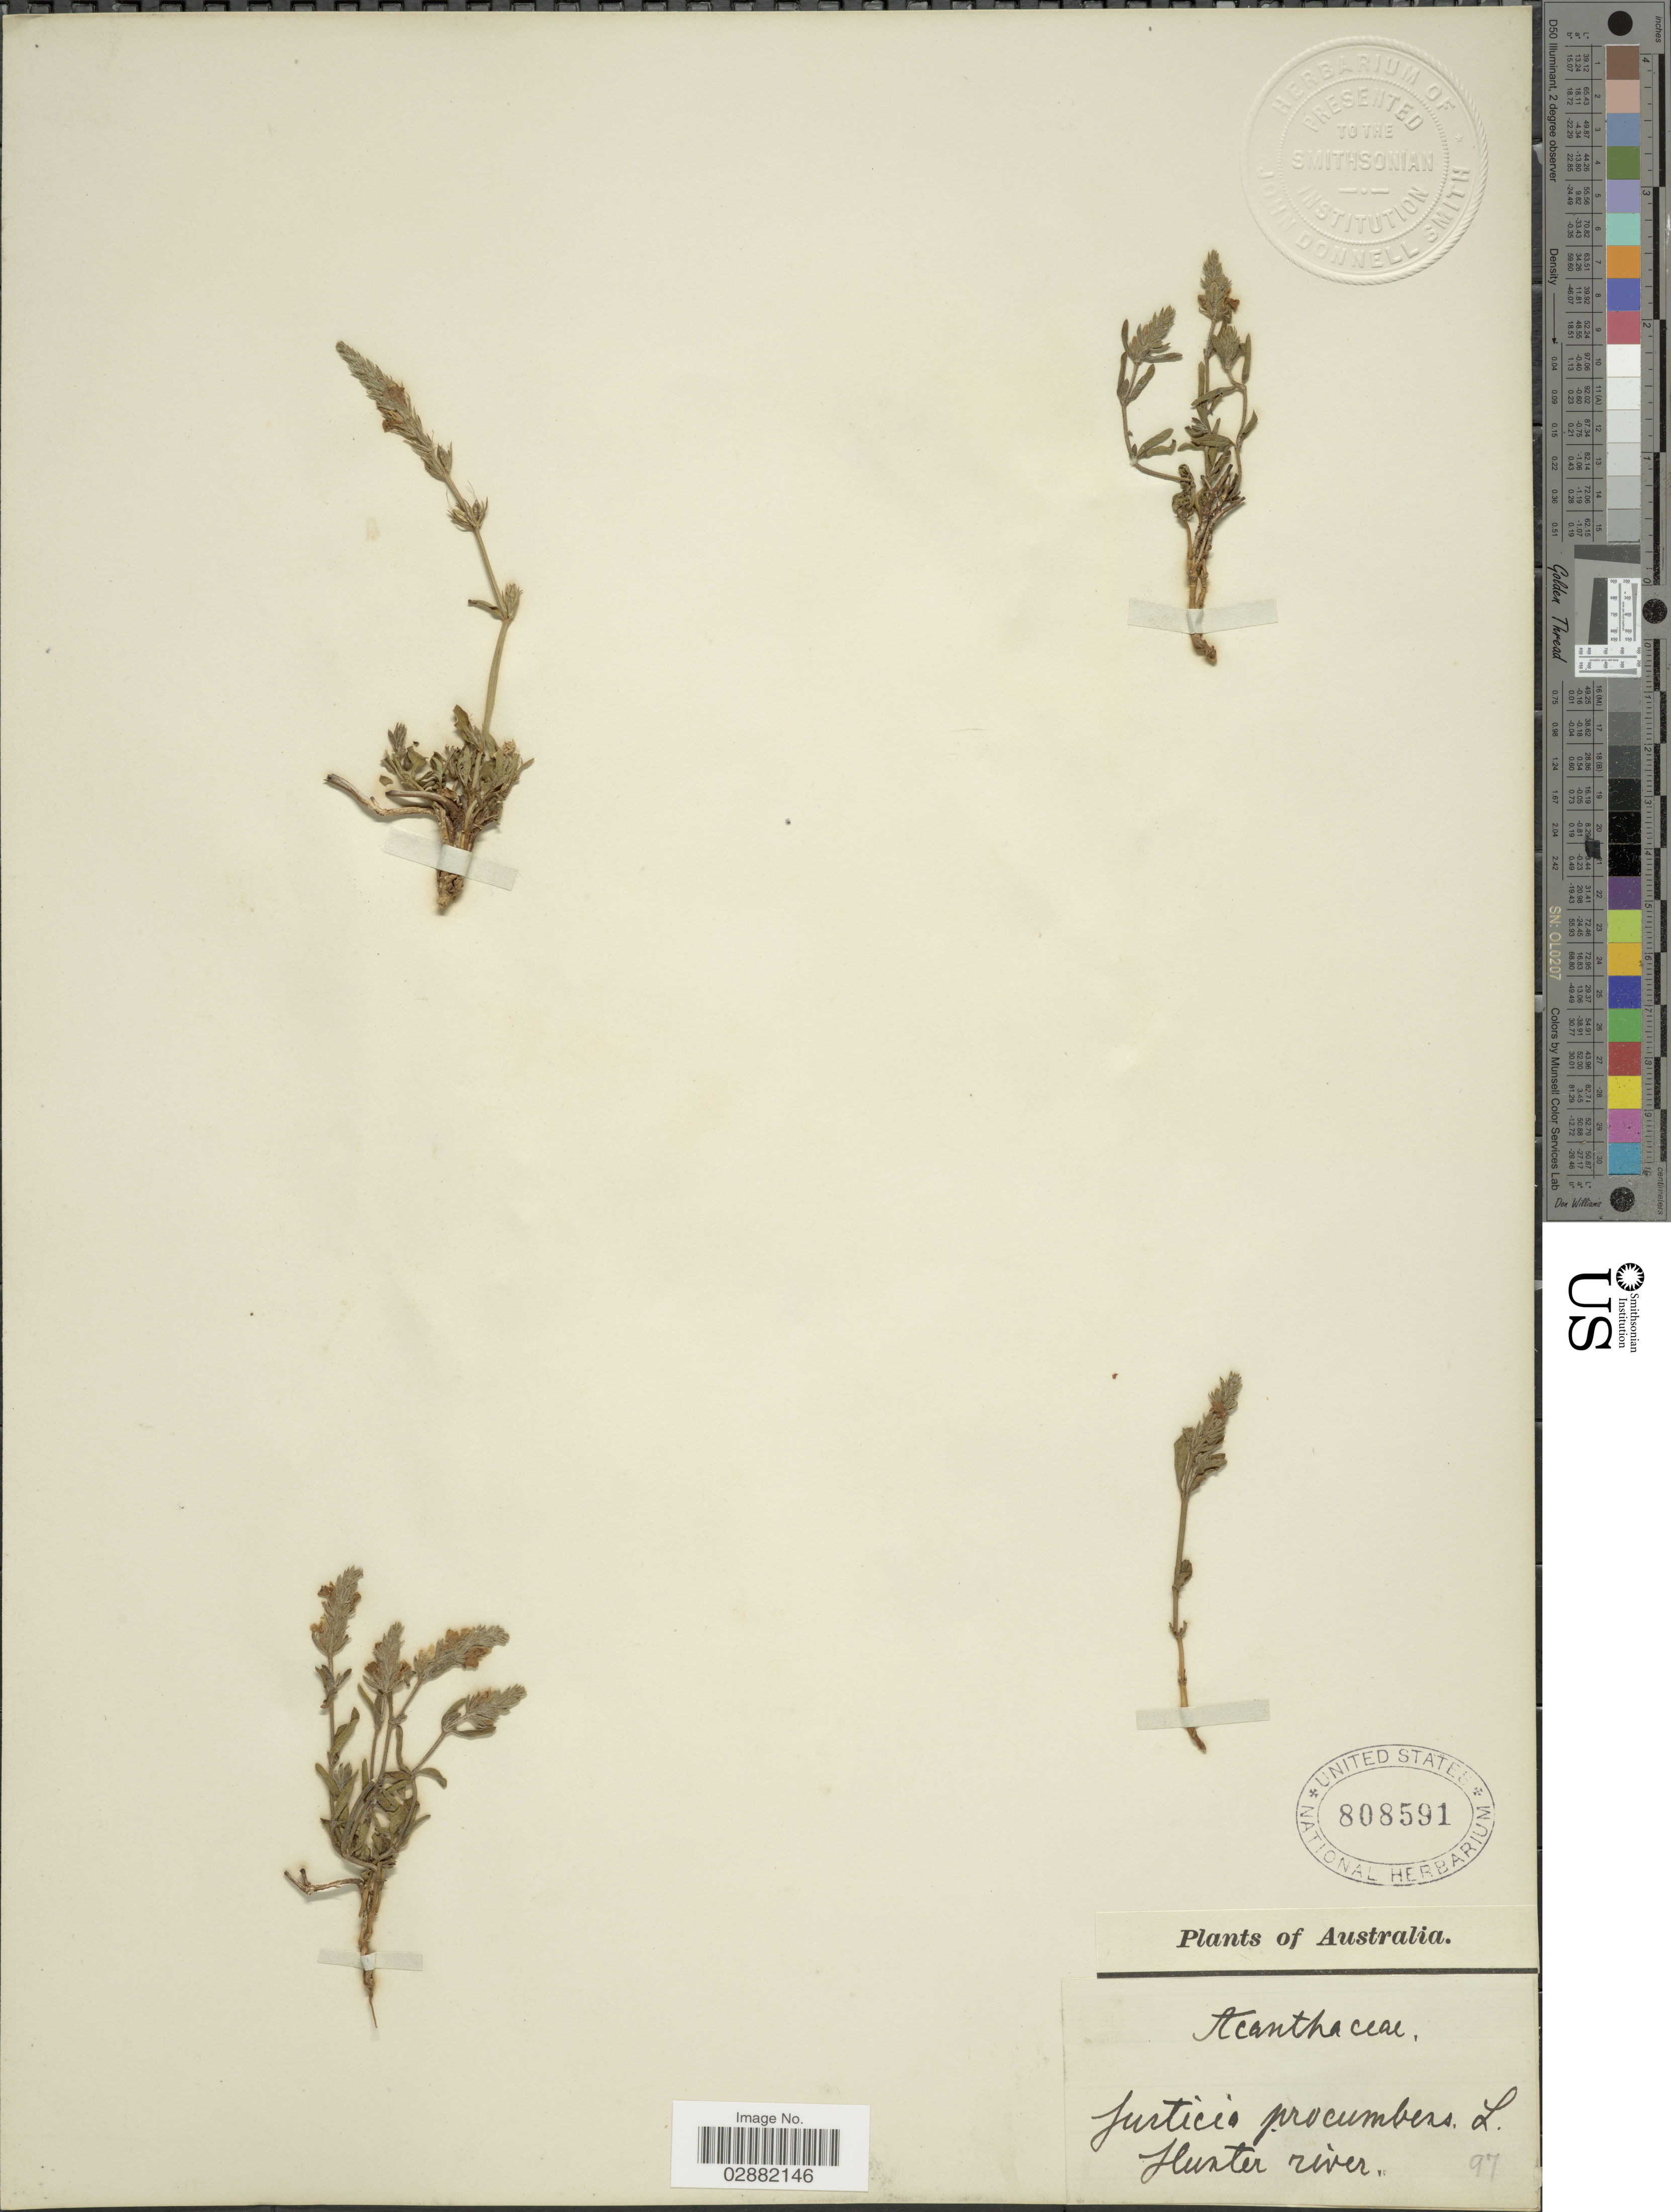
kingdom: Plantae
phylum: Tracheophyta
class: Magnoliopsida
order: Lamiales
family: Acanthaceae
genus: Justicia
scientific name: Justicia procumbens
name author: L.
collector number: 97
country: Australia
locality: Hunter river.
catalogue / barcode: US 808591